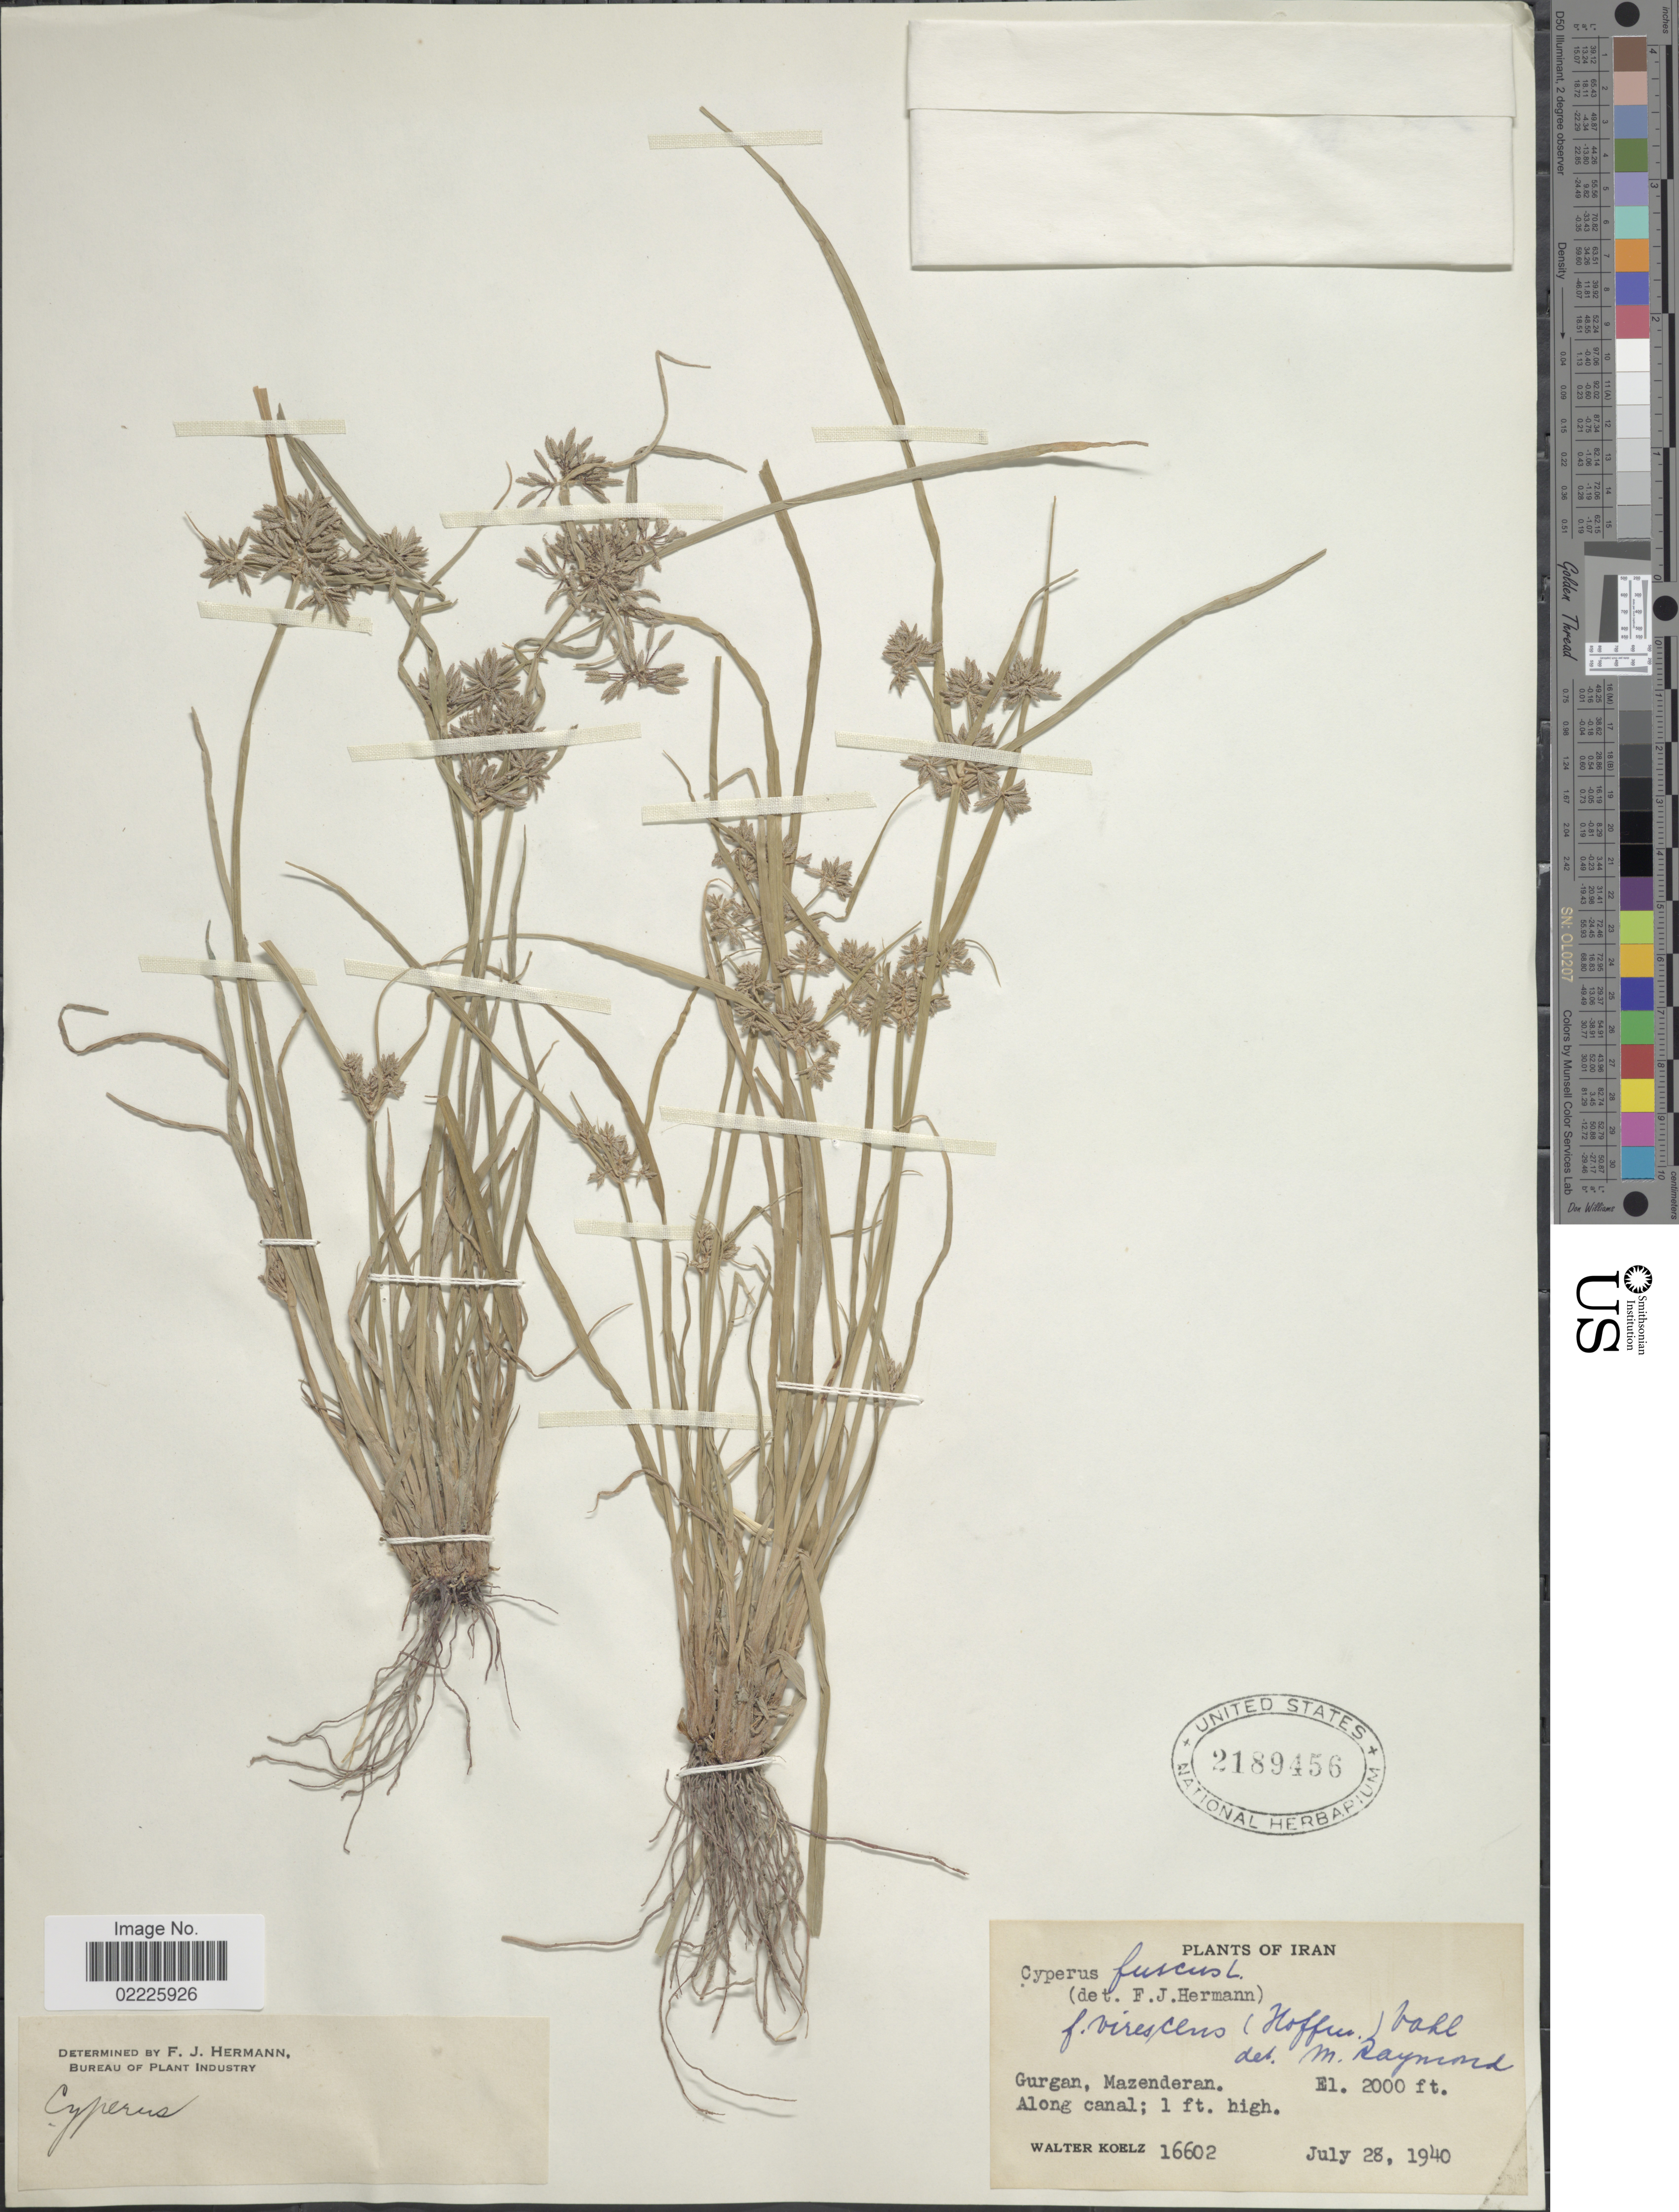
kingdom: Plantae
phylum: Tracheophyta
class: Liliopsida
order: Poales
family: Cyperaceae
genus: Cyperus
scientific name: Cyperus fuscus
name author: L.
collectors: W. N. Koelz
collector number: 16602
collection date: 1940-07-28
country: Iran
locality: Gurgan, Mazenderan, along Canal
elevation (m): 610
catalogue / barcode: US 2189456